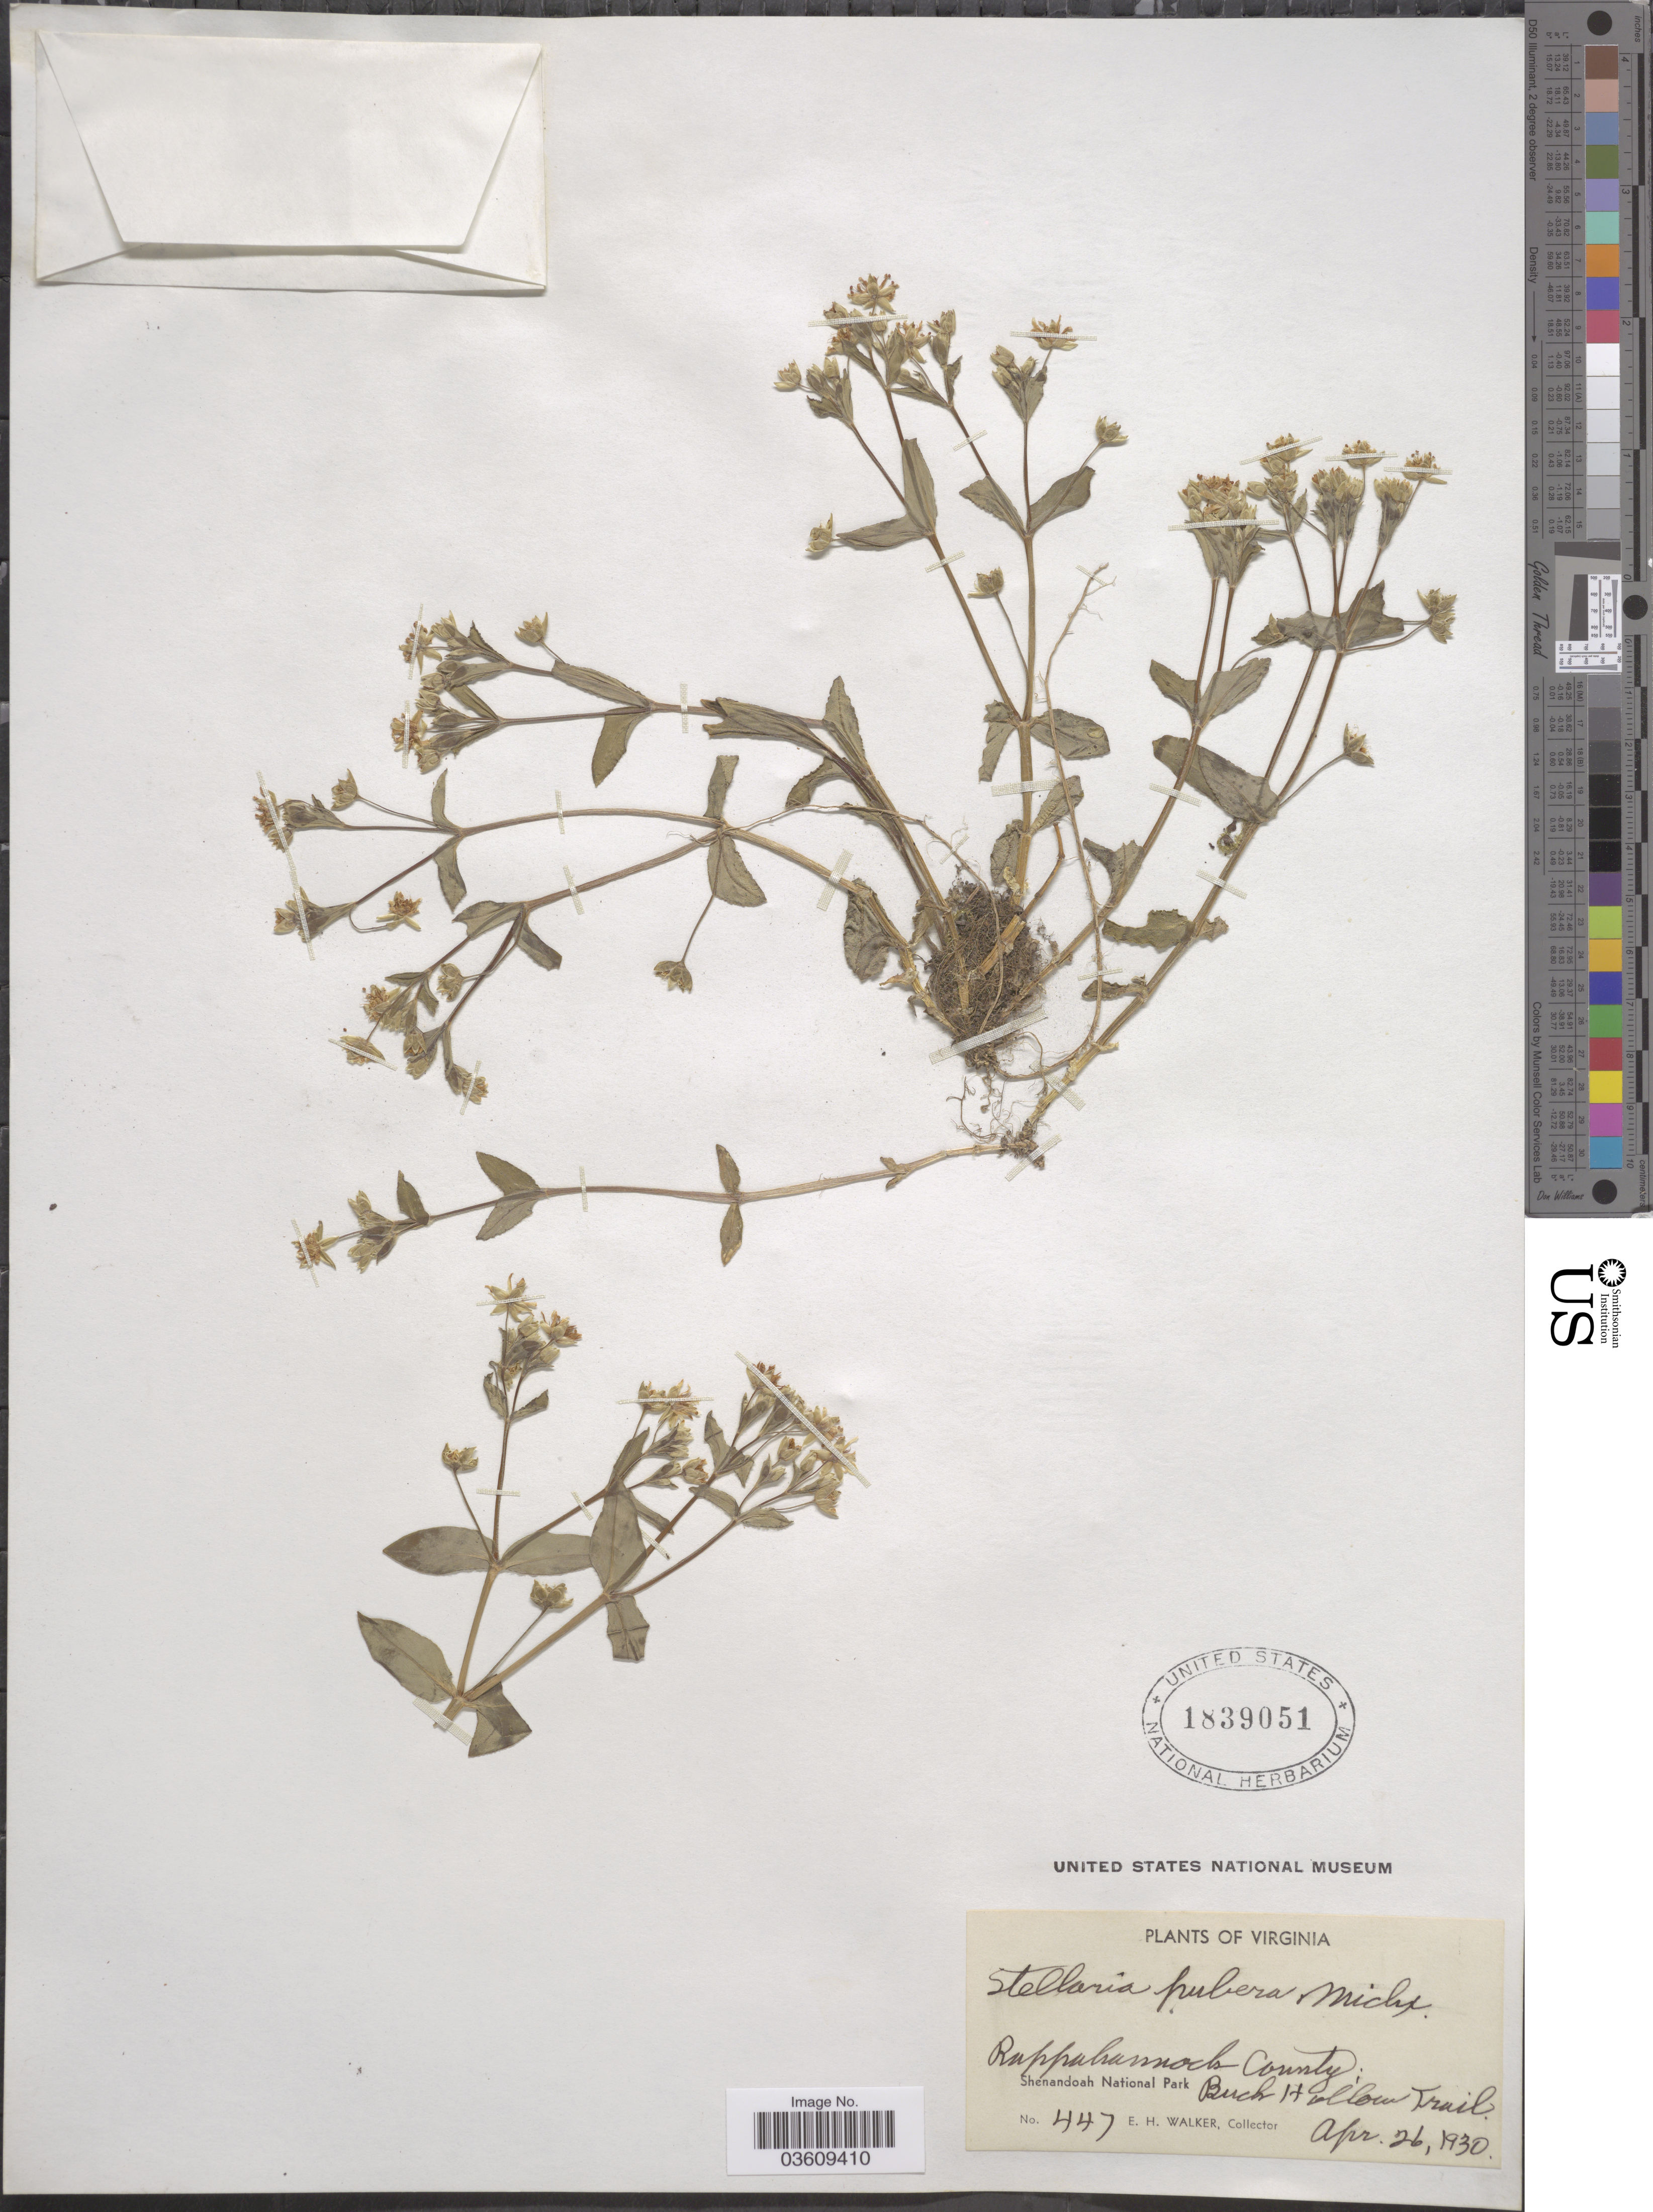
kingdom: Plantae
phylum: Tracheophyta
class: Magnoliopsida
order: Caryophyllales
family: Caryophyllaceae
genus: Stellaria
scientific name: Stellaria pubera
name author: Michx.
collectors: E. H. Walker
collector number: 447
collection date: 1930-04-26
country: United States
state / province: Virginia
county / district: Rappahannock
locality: Shenandoah National Park. Buck Hollow Trail.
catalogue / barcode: US 1839051